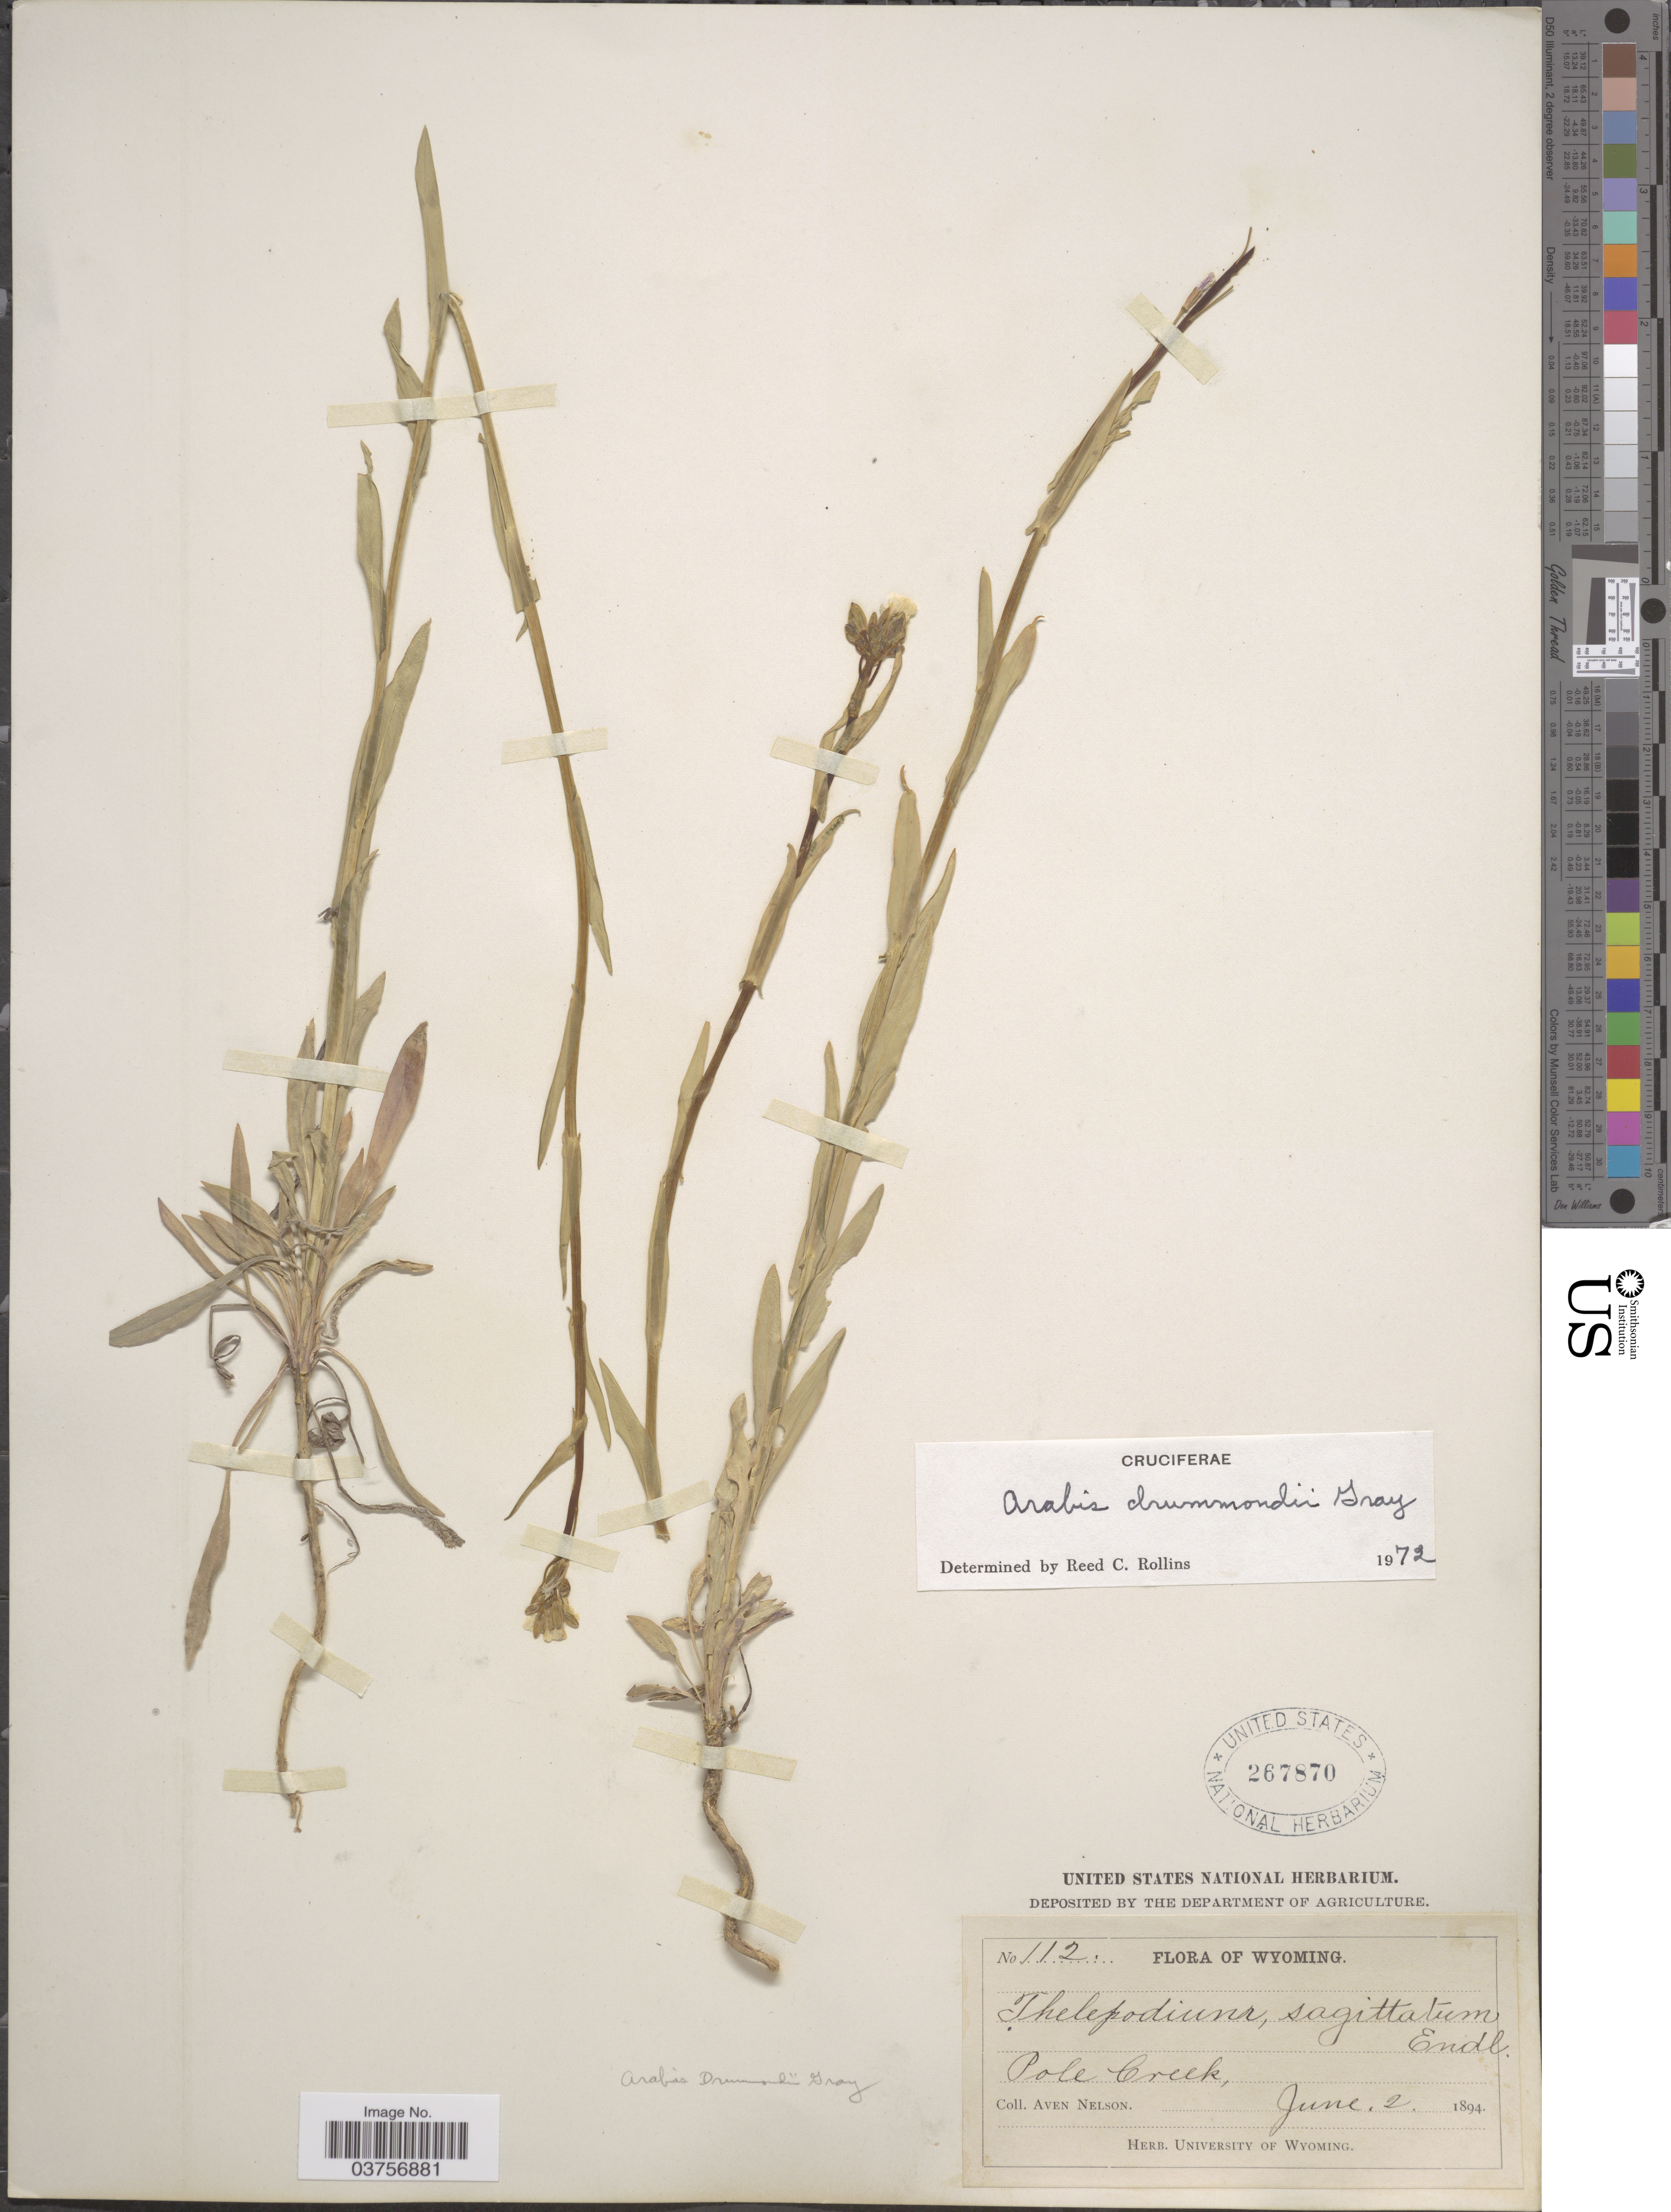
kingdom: Plantae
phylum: Tracheophyta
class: Magnoliopsida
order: Brassicales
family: Brassicaceae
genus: Arabis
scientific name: Arabis drummondii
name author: A. Gray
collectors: A. Nelson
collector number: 112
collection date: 1894-06-02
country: United States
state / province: Wyoming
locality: Pole Creek.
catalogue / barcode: US 267870